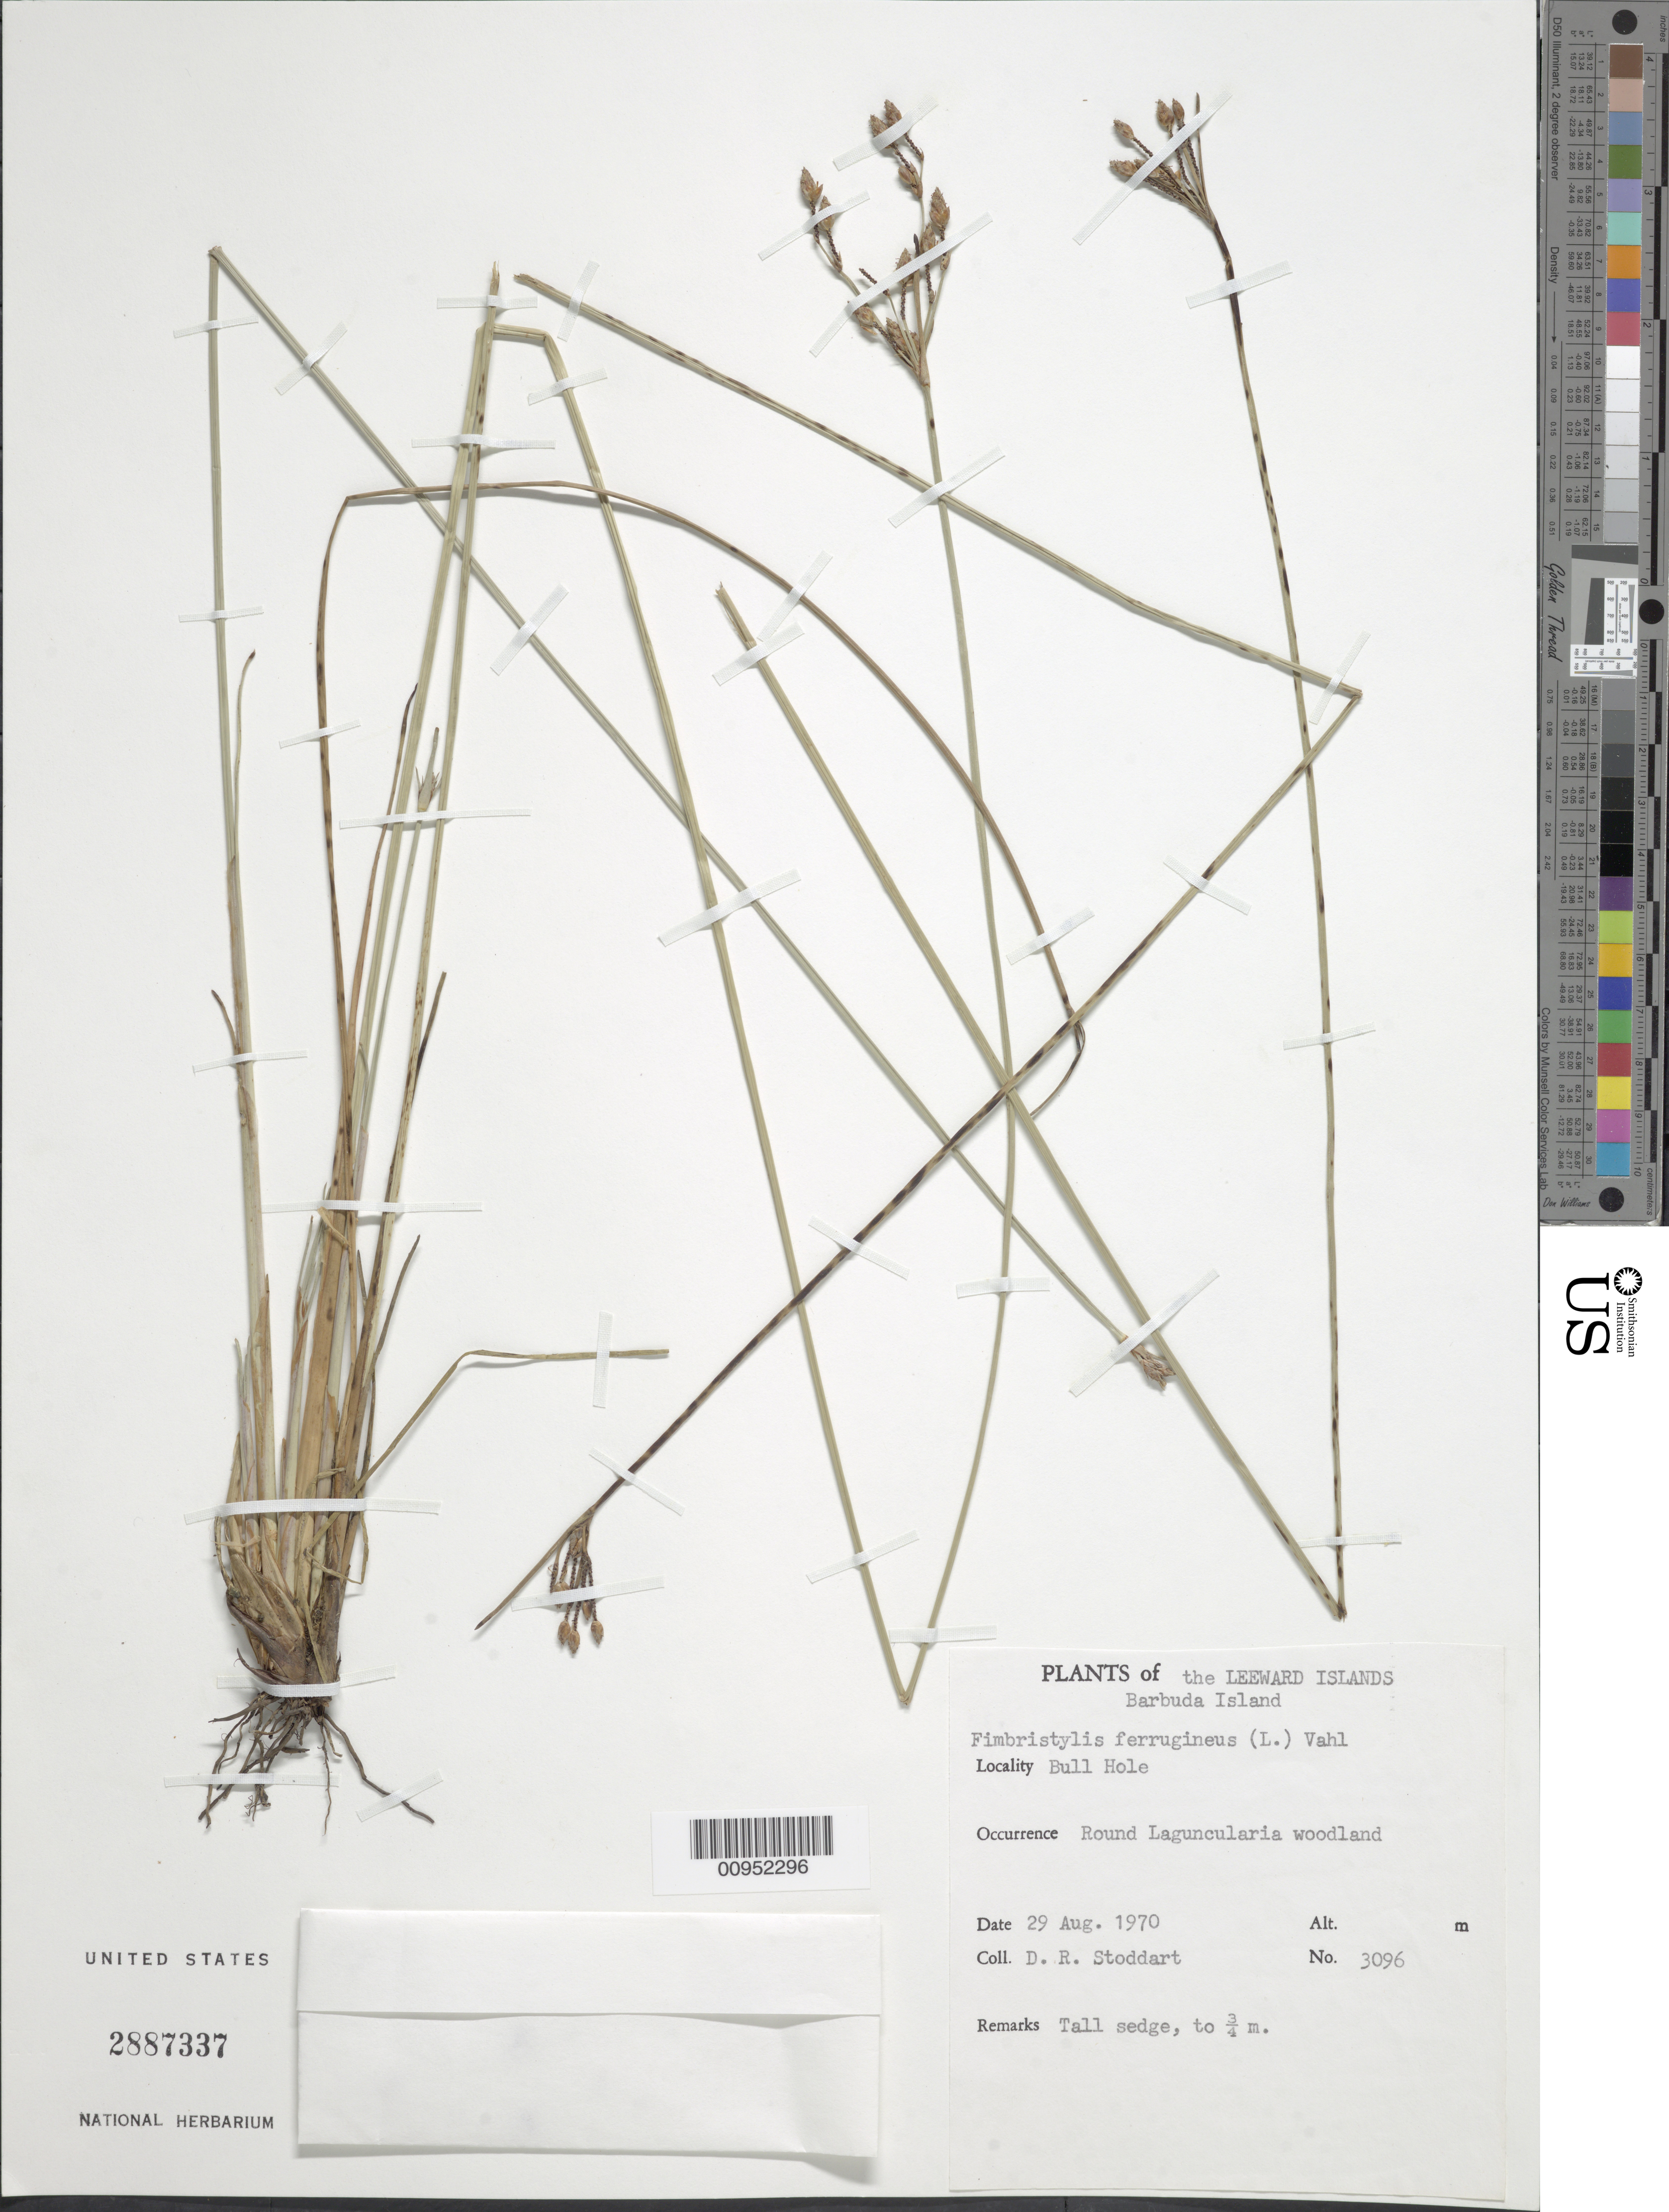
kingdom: Plantae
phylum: Tracheophyta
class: Liliopsida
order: Poales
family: Cyperaceae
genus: Fimbristylis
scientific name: Fimbristylis ferruginea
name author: (L.) Vahl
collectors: D. R. Stoddart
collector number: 3063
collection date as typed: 29 Aug 1970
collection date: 1970-08-29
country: Antigua and Barbuda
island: Barbuda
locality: Bull Hole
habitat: Round Laguncularia woodland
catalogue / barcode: US 2887337